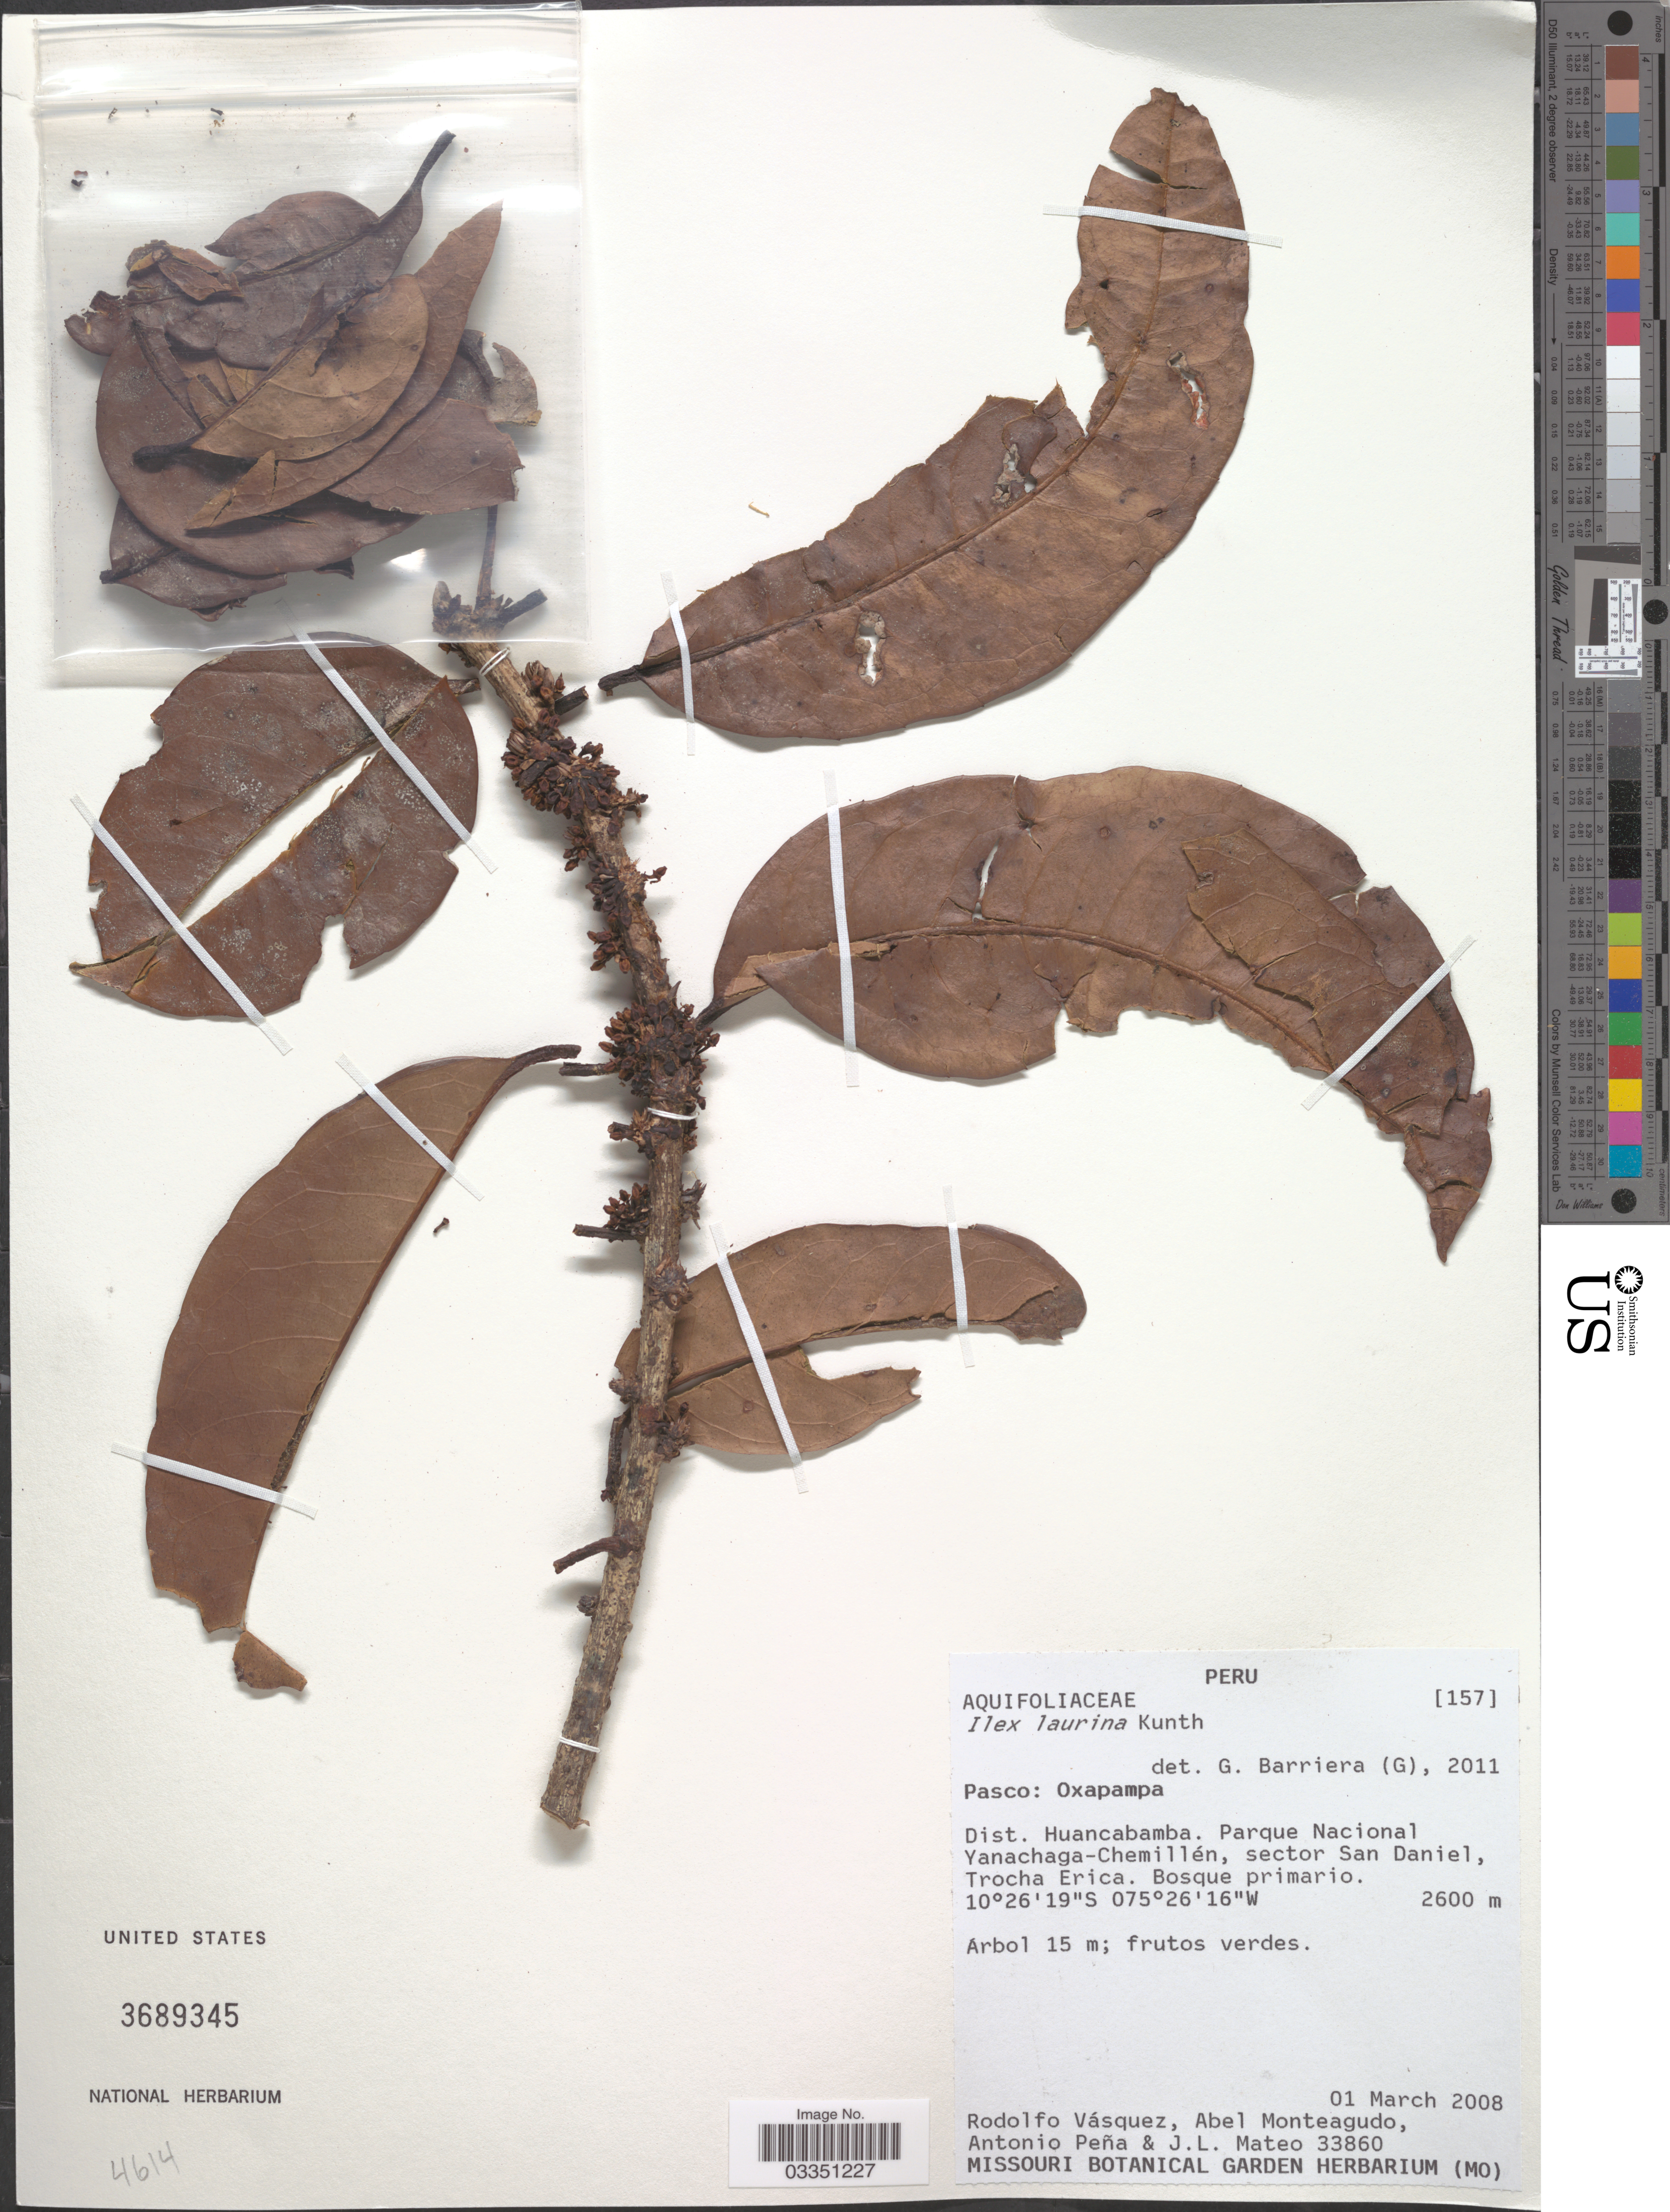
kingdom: Plantae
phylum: Tracheophyta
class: Magnoliopsida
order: Aquifoliales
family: Aquifoliaceae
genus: Ilex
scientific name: Ilex laurina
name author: Kunth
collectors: R. Vásquez, A. Monteagudo, A. Pena & J. Mateo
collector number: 33860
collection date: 2008-03-01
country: Peru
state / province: Pasco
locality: Oxapampa. Dist. Huancabamba. Parque Nacional Yanachaga-Chemillén, sector San Daniel, Trocha Erica.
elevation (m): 2600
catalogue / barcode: US 3689345